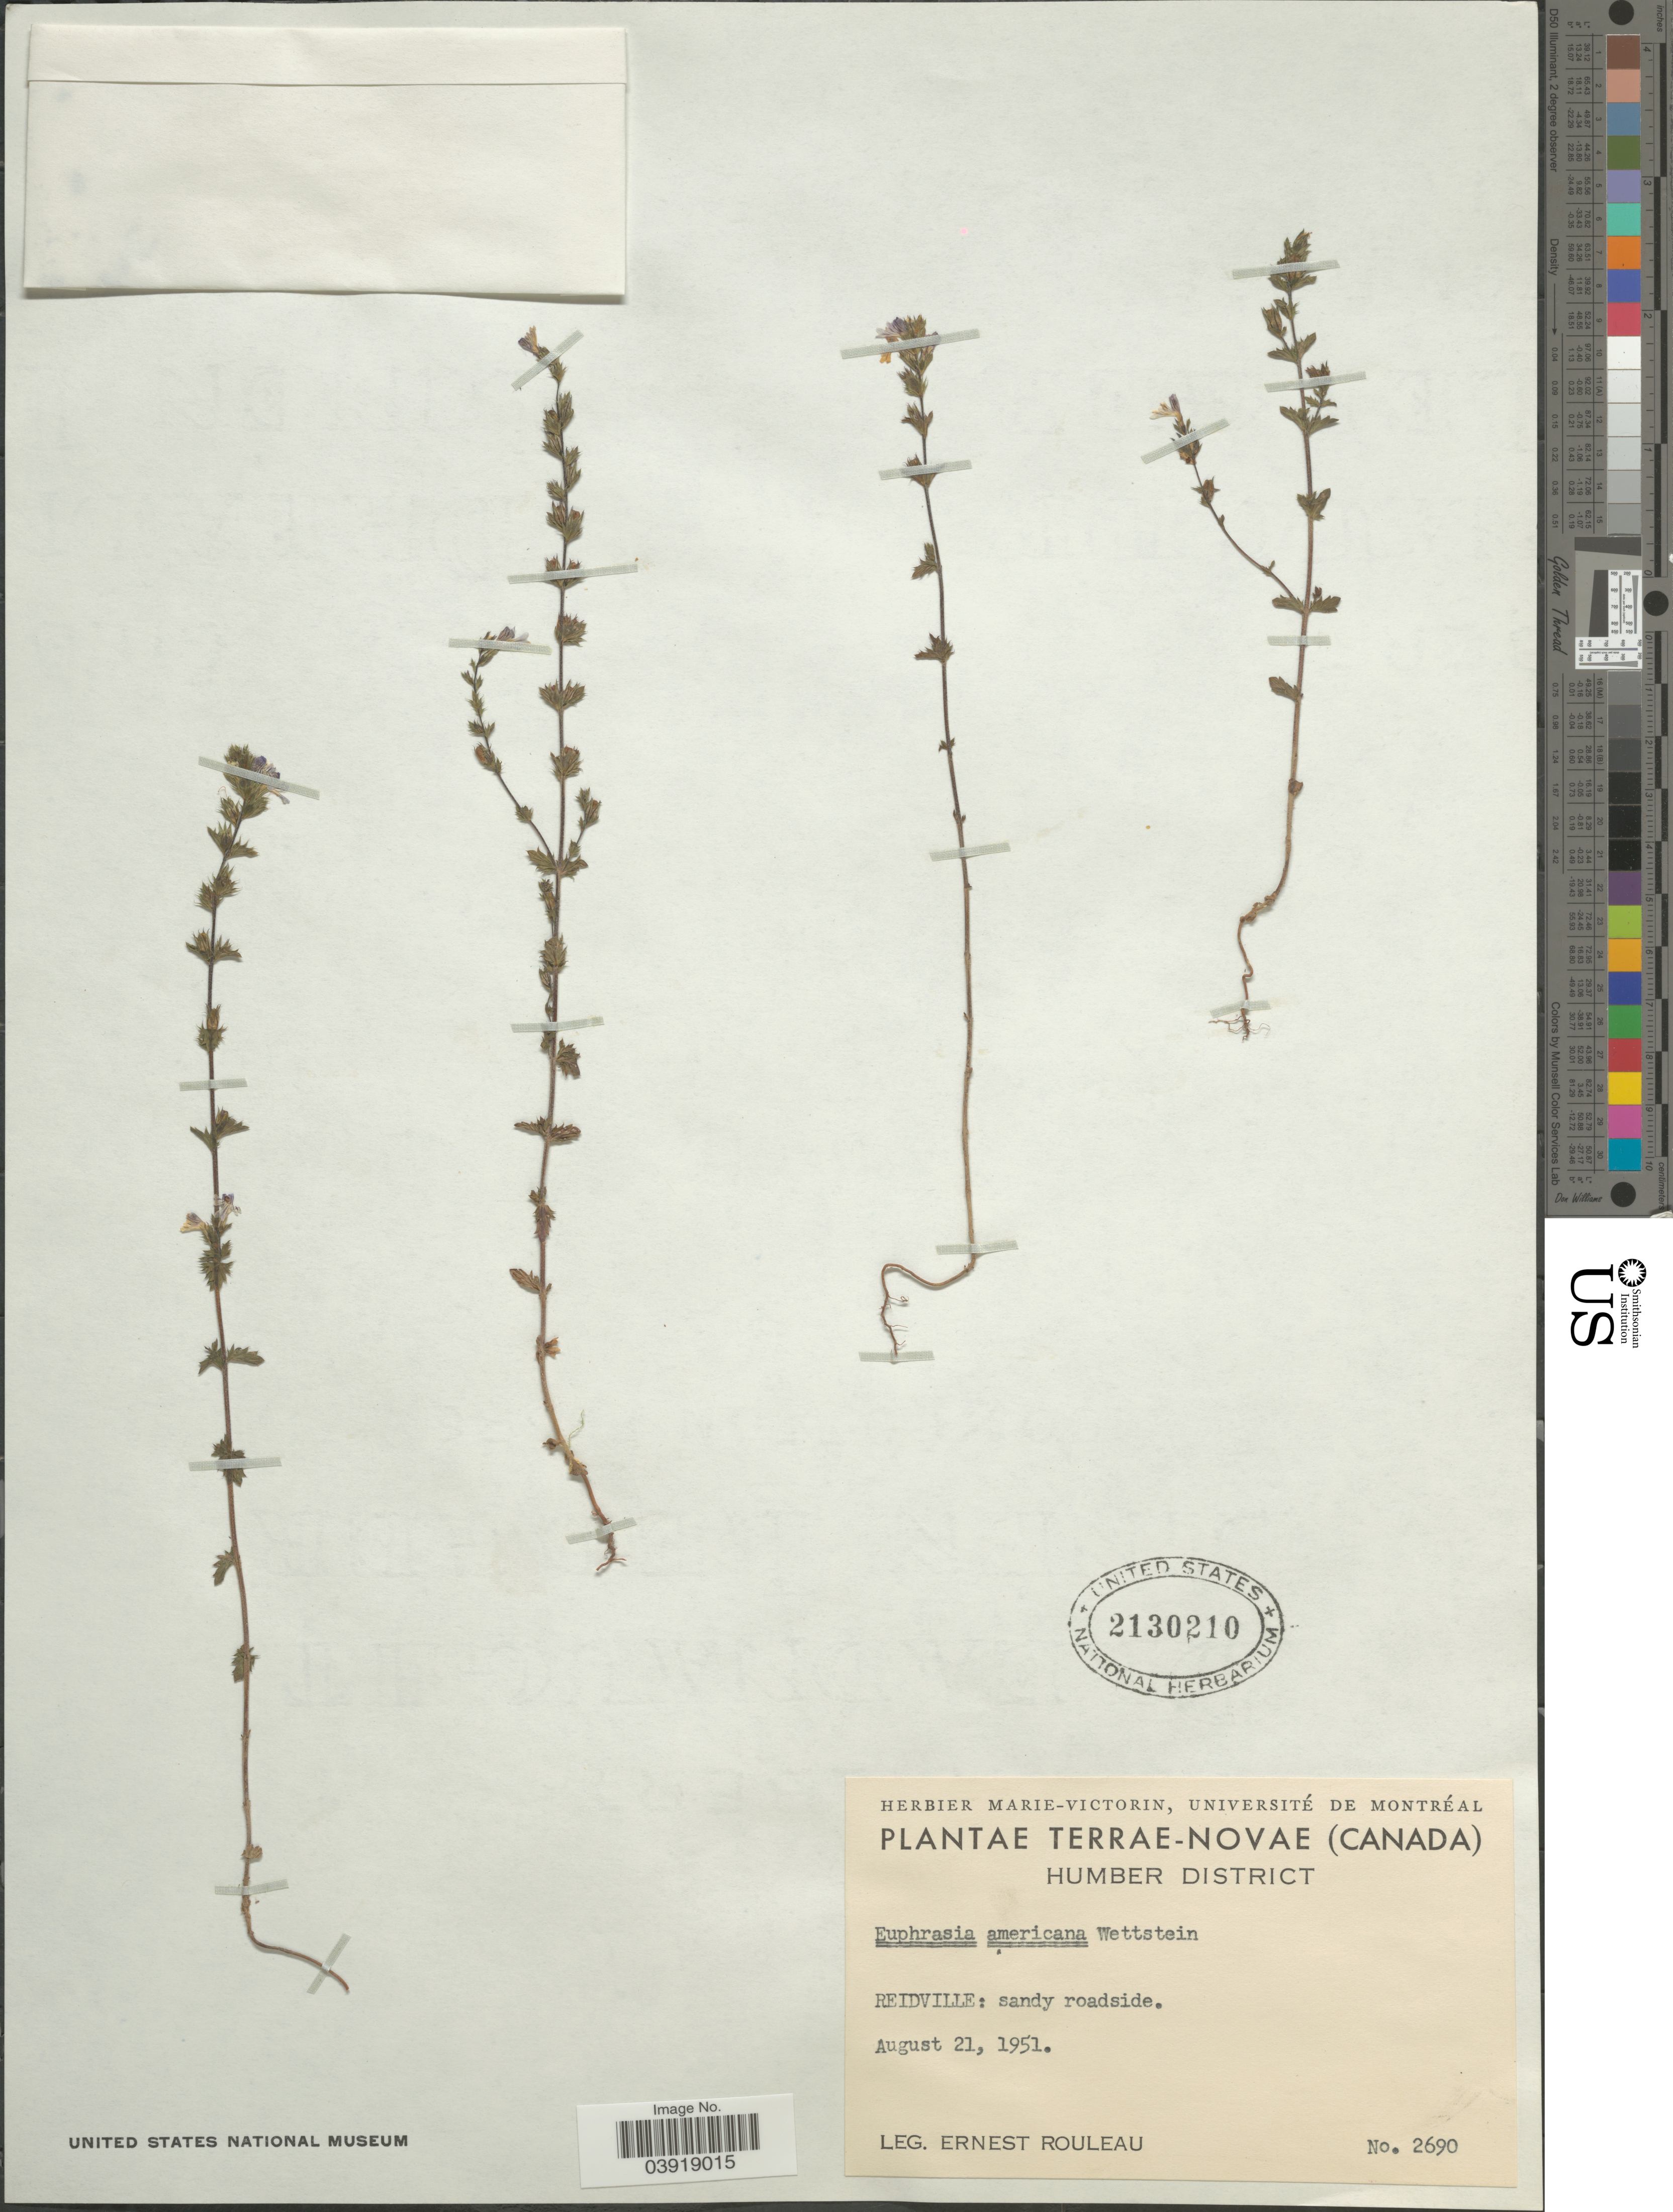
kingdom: Plantae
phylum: Tracheophyta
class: Magnoliopsida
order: Lamiales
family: Orobanchaceae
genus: Euphrasia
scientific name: Euphrasia americana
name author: Wettst.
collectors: J. Rouleau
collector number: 2690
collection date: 1951-08-21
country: Canada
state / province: Newfoundland and Labrador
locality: Terrae-Novae. Humber District. Reidville.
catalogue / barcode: US 2130210